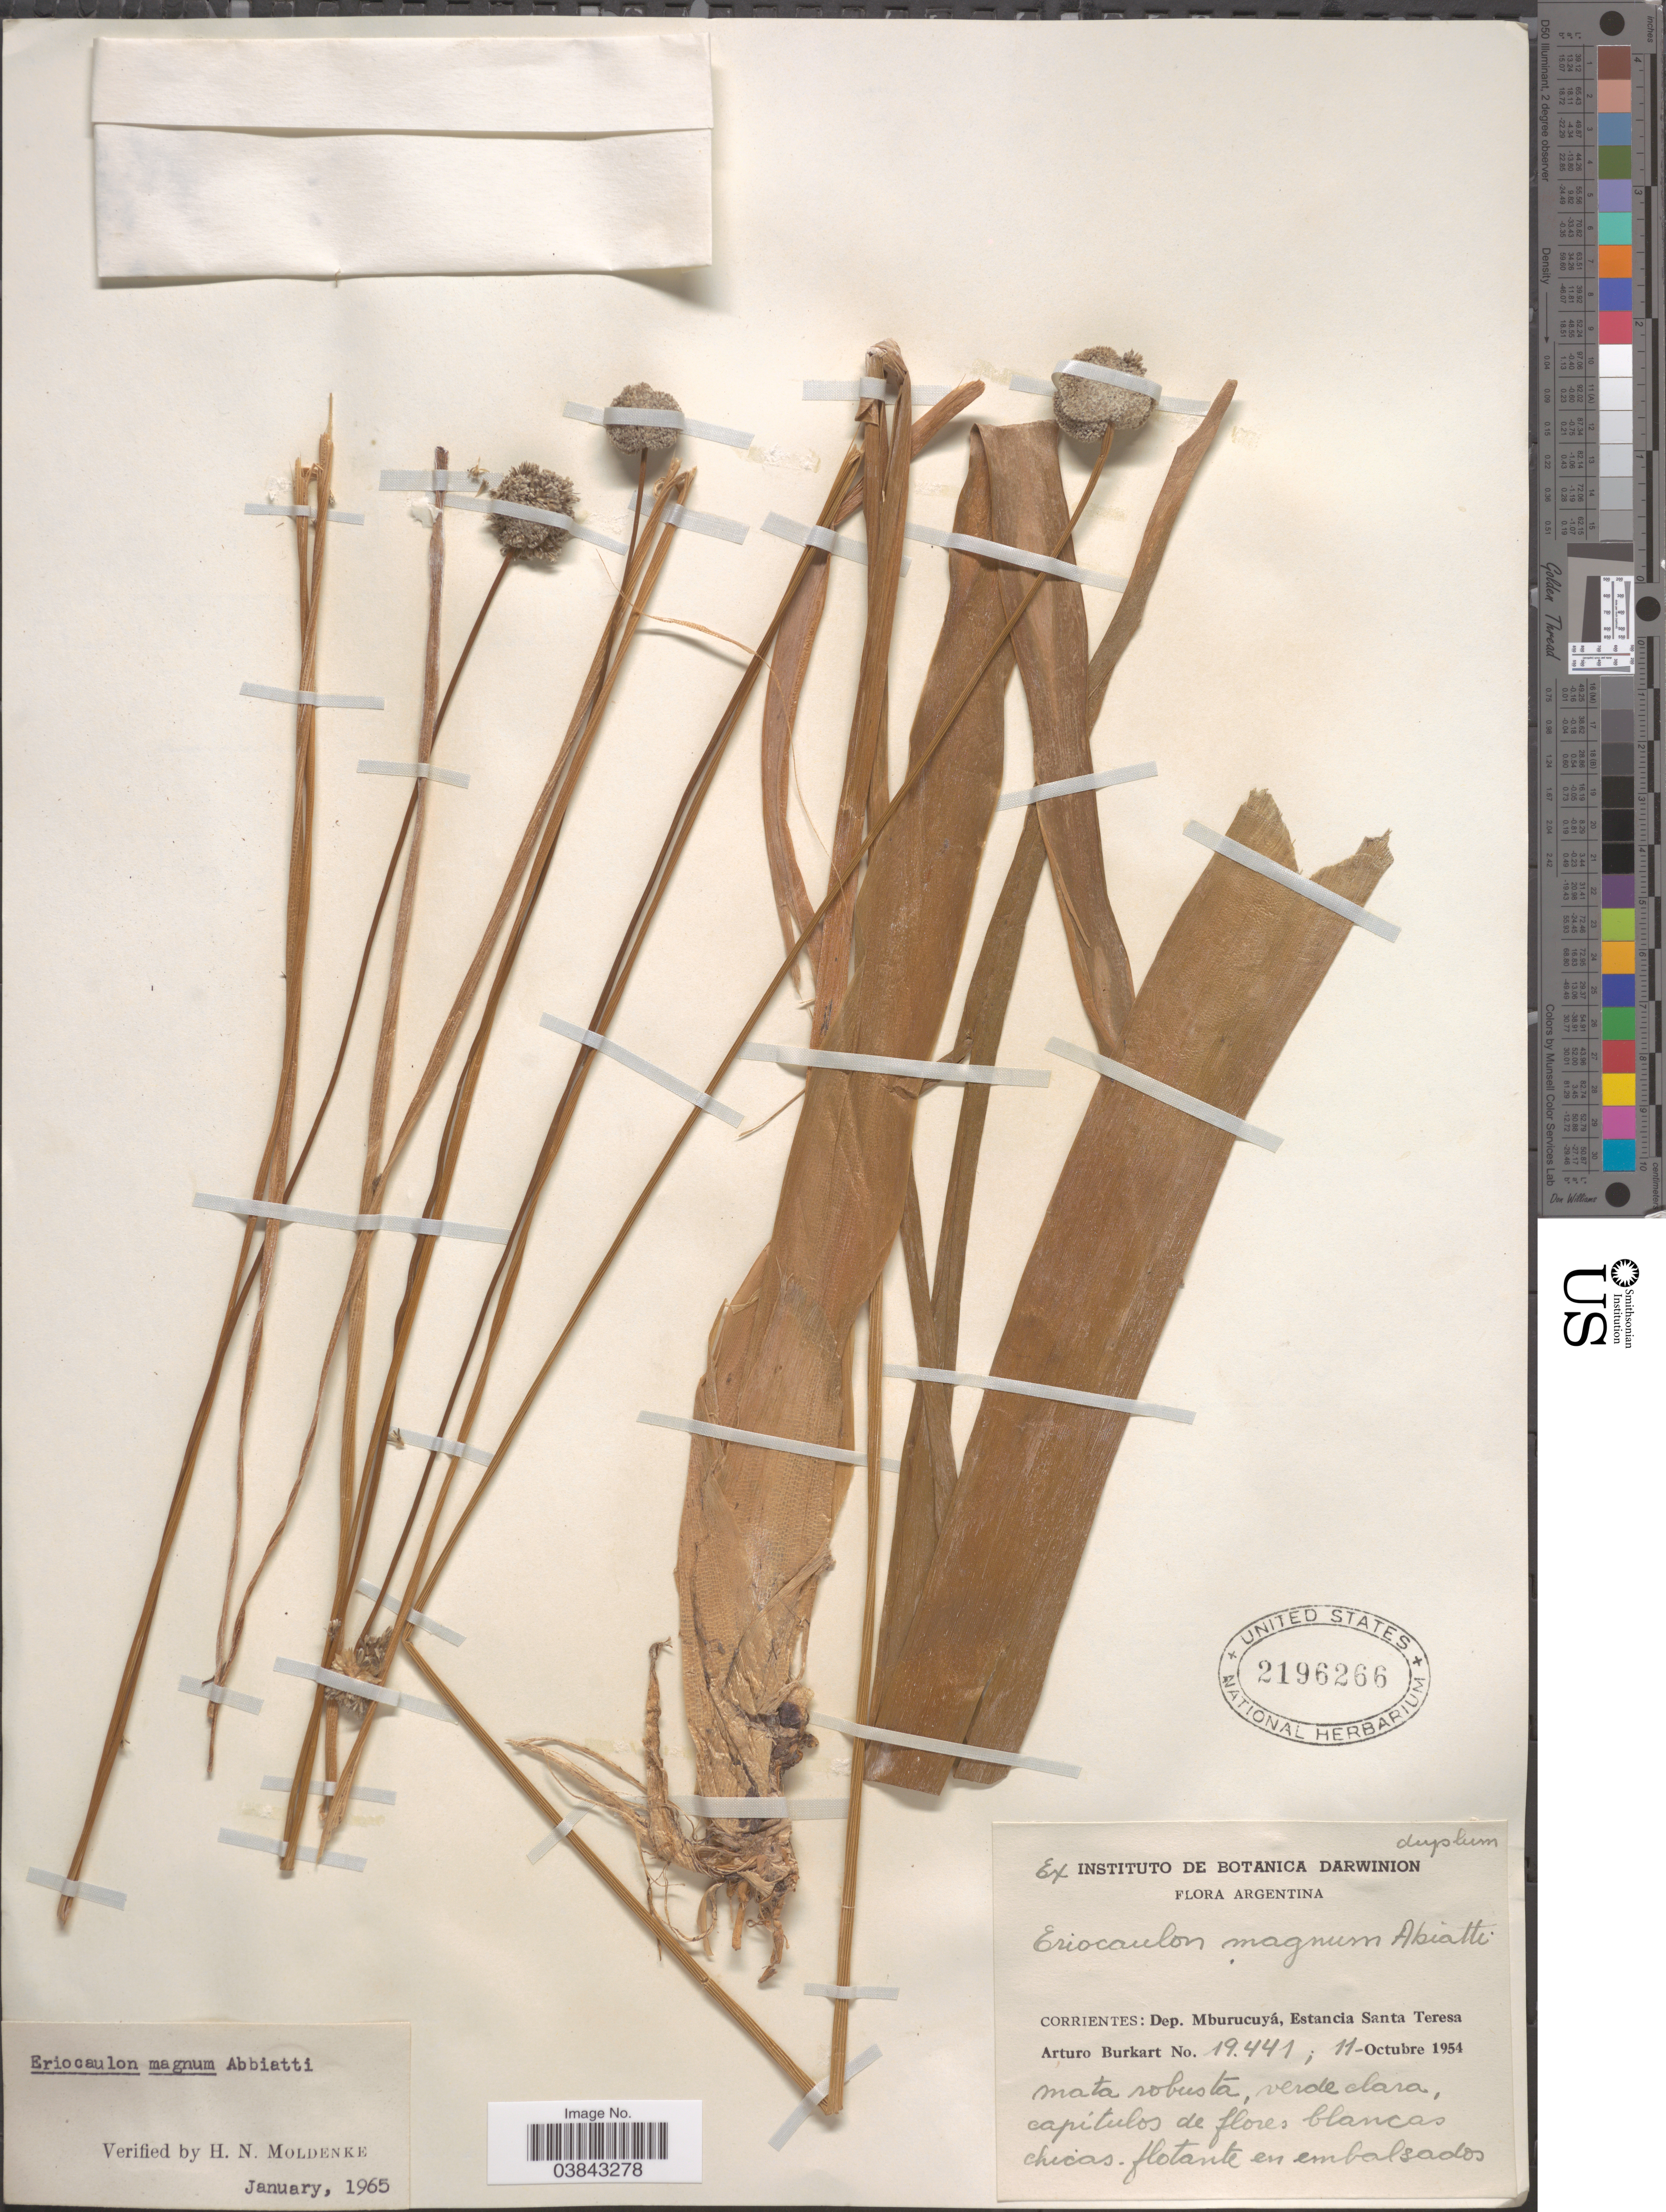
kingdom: Plantae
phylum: Tracheophyta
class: Liliopsida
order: Poales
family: Eriocaulaceae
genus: Eriocaulon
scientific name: Eriocaulon magnum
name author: Abbiatti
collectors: A. E. Burkart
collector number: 19441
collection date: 1954-10-11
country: Argentina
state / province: Corrientes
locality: Dep. Mburucuyá, Estancia Santa Teresa.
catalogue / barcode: US 2196266